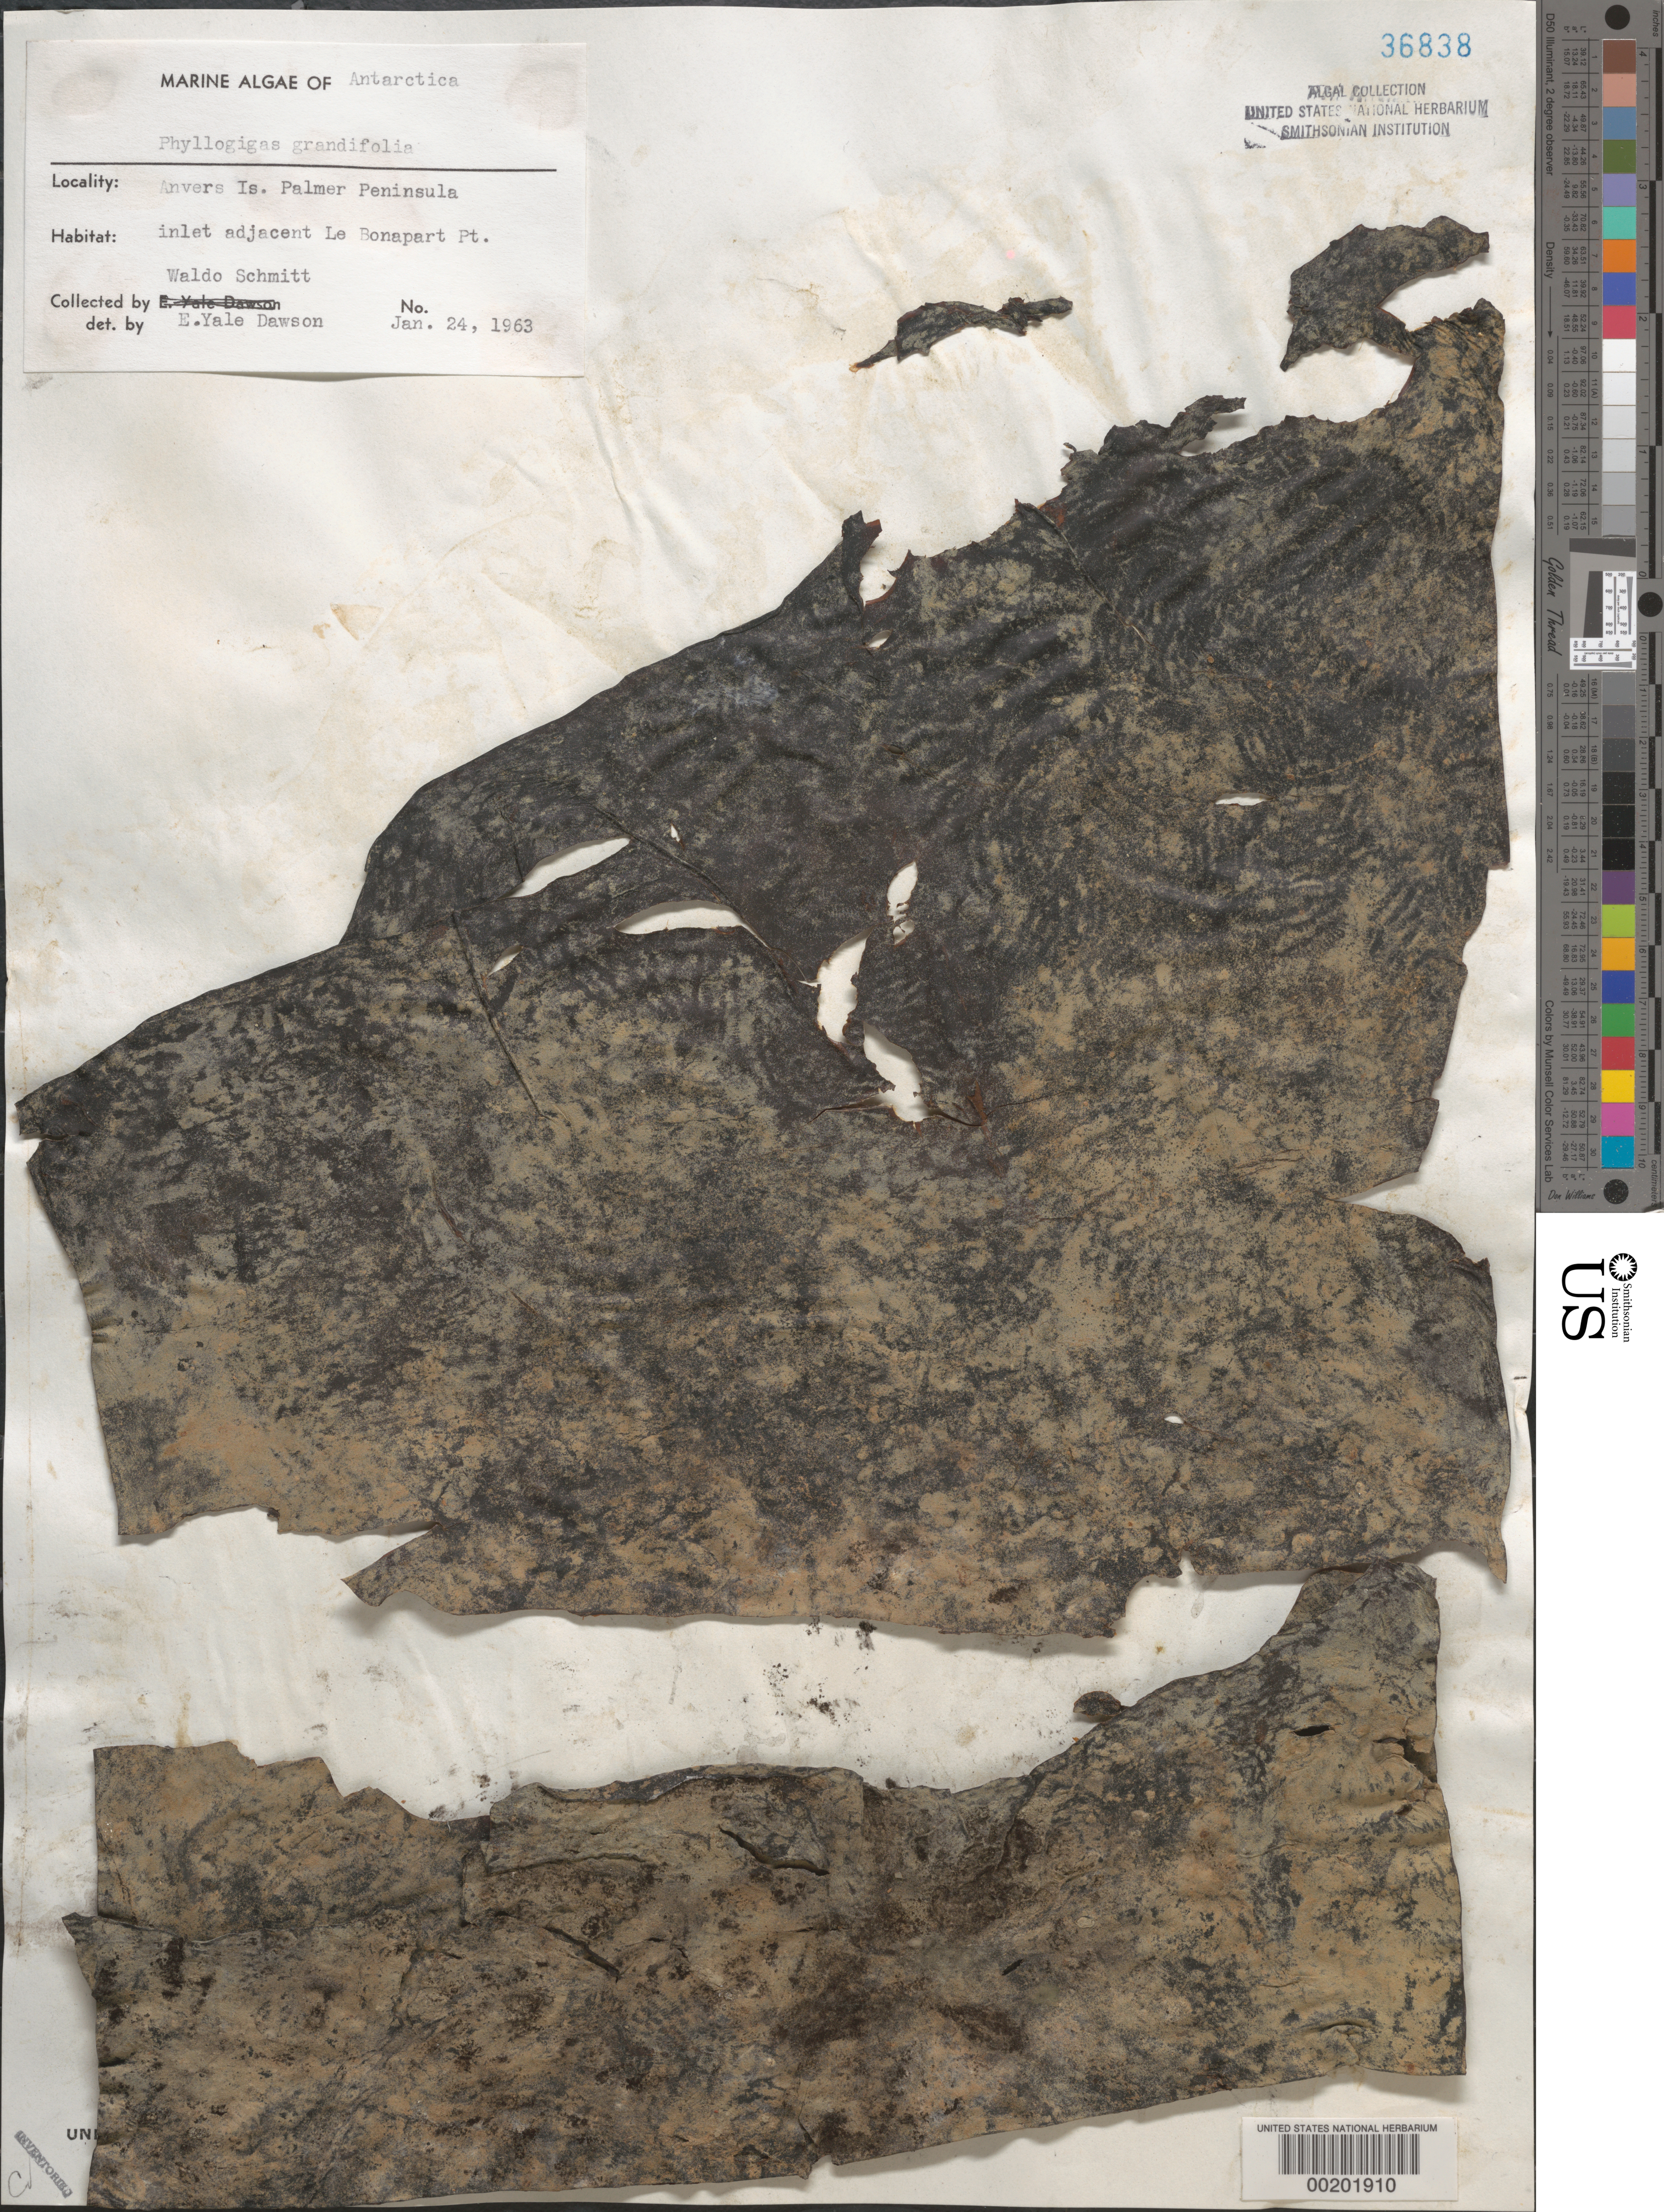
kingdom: Chromista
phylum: Ochrophyta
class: Phaeophyceae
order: Desmarestiales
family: Desmarestiaceae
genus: Himantothallus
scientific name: Himantothallus grandifolius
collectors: W. L. Schmitt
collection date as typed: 24 Jan 1963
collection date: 1963-01-24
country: Antarctica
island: Anvers Island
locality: Inlet adjacent to Le Bonaparte Point, Antarctic Peninsula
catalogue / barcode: US 36838